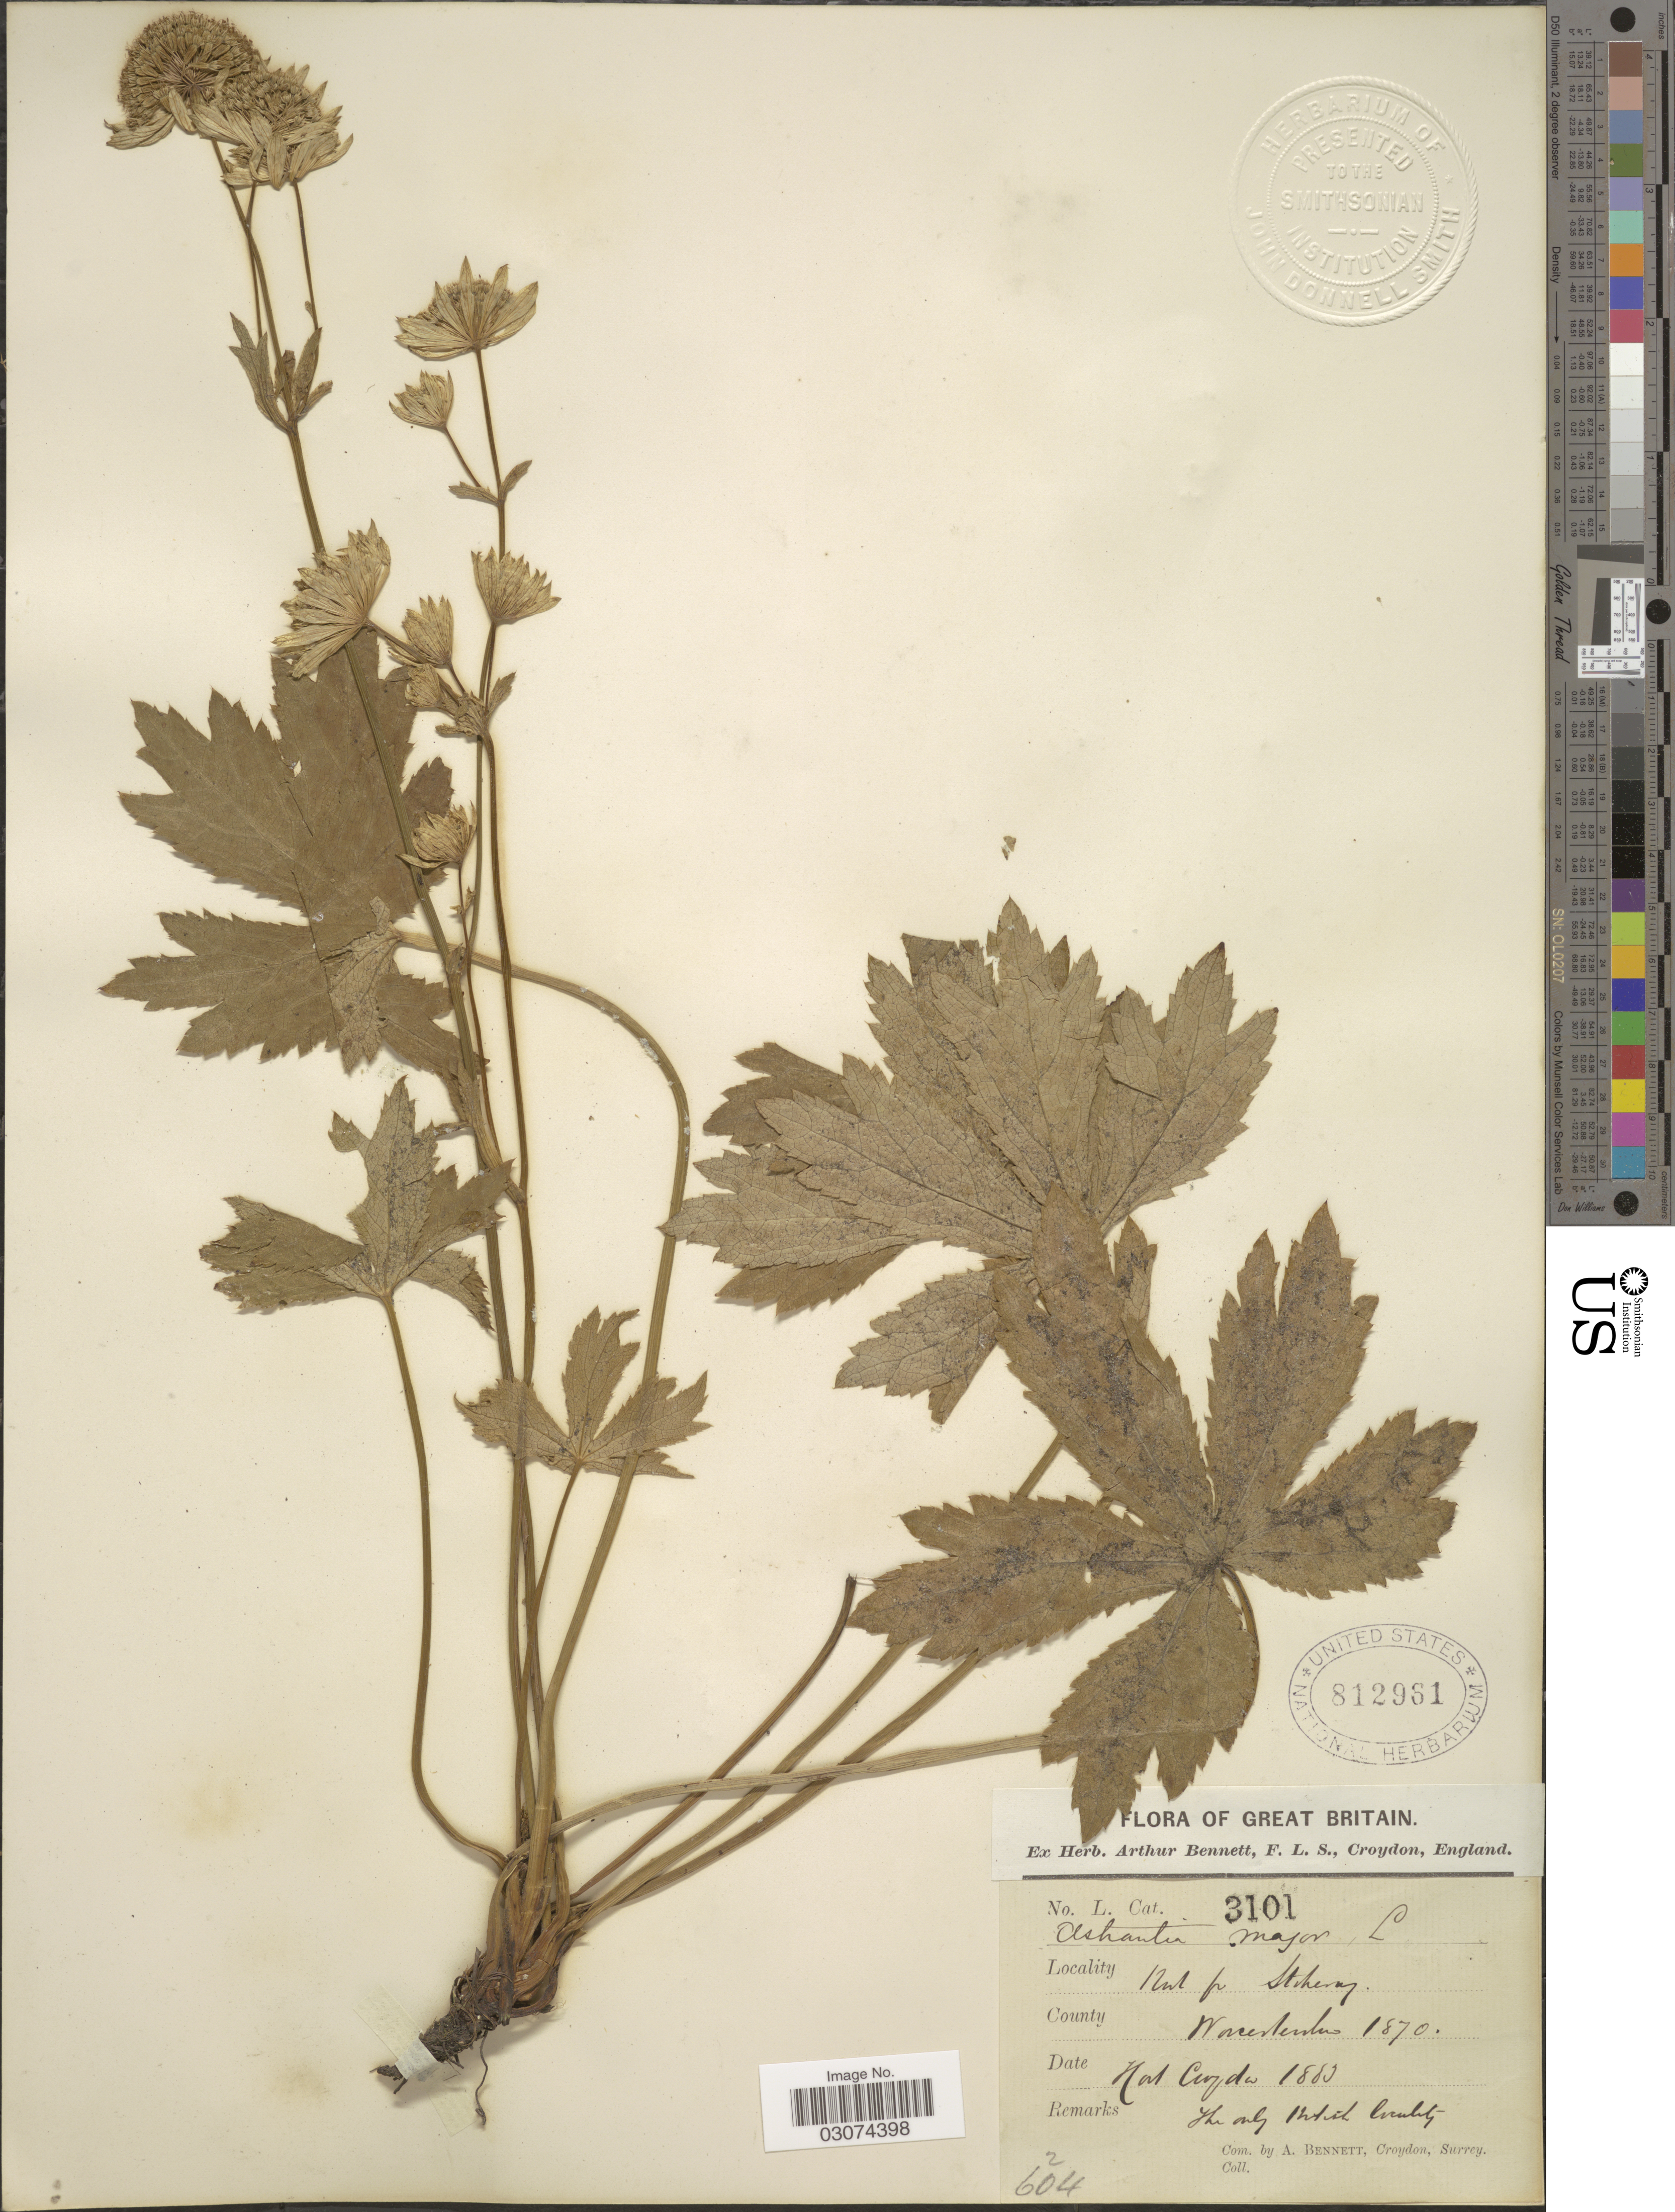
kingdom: Plantae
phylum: Tracheophyta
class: Magnoliopsida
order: Apiales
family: Apiaceae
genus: Astrantia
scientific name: Astrantia major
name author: L.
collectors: A. Bennett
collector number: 3101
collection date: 1883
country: United Kingdom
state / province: England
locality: Great Britain. Hort Croydon.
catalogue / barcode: US 812961